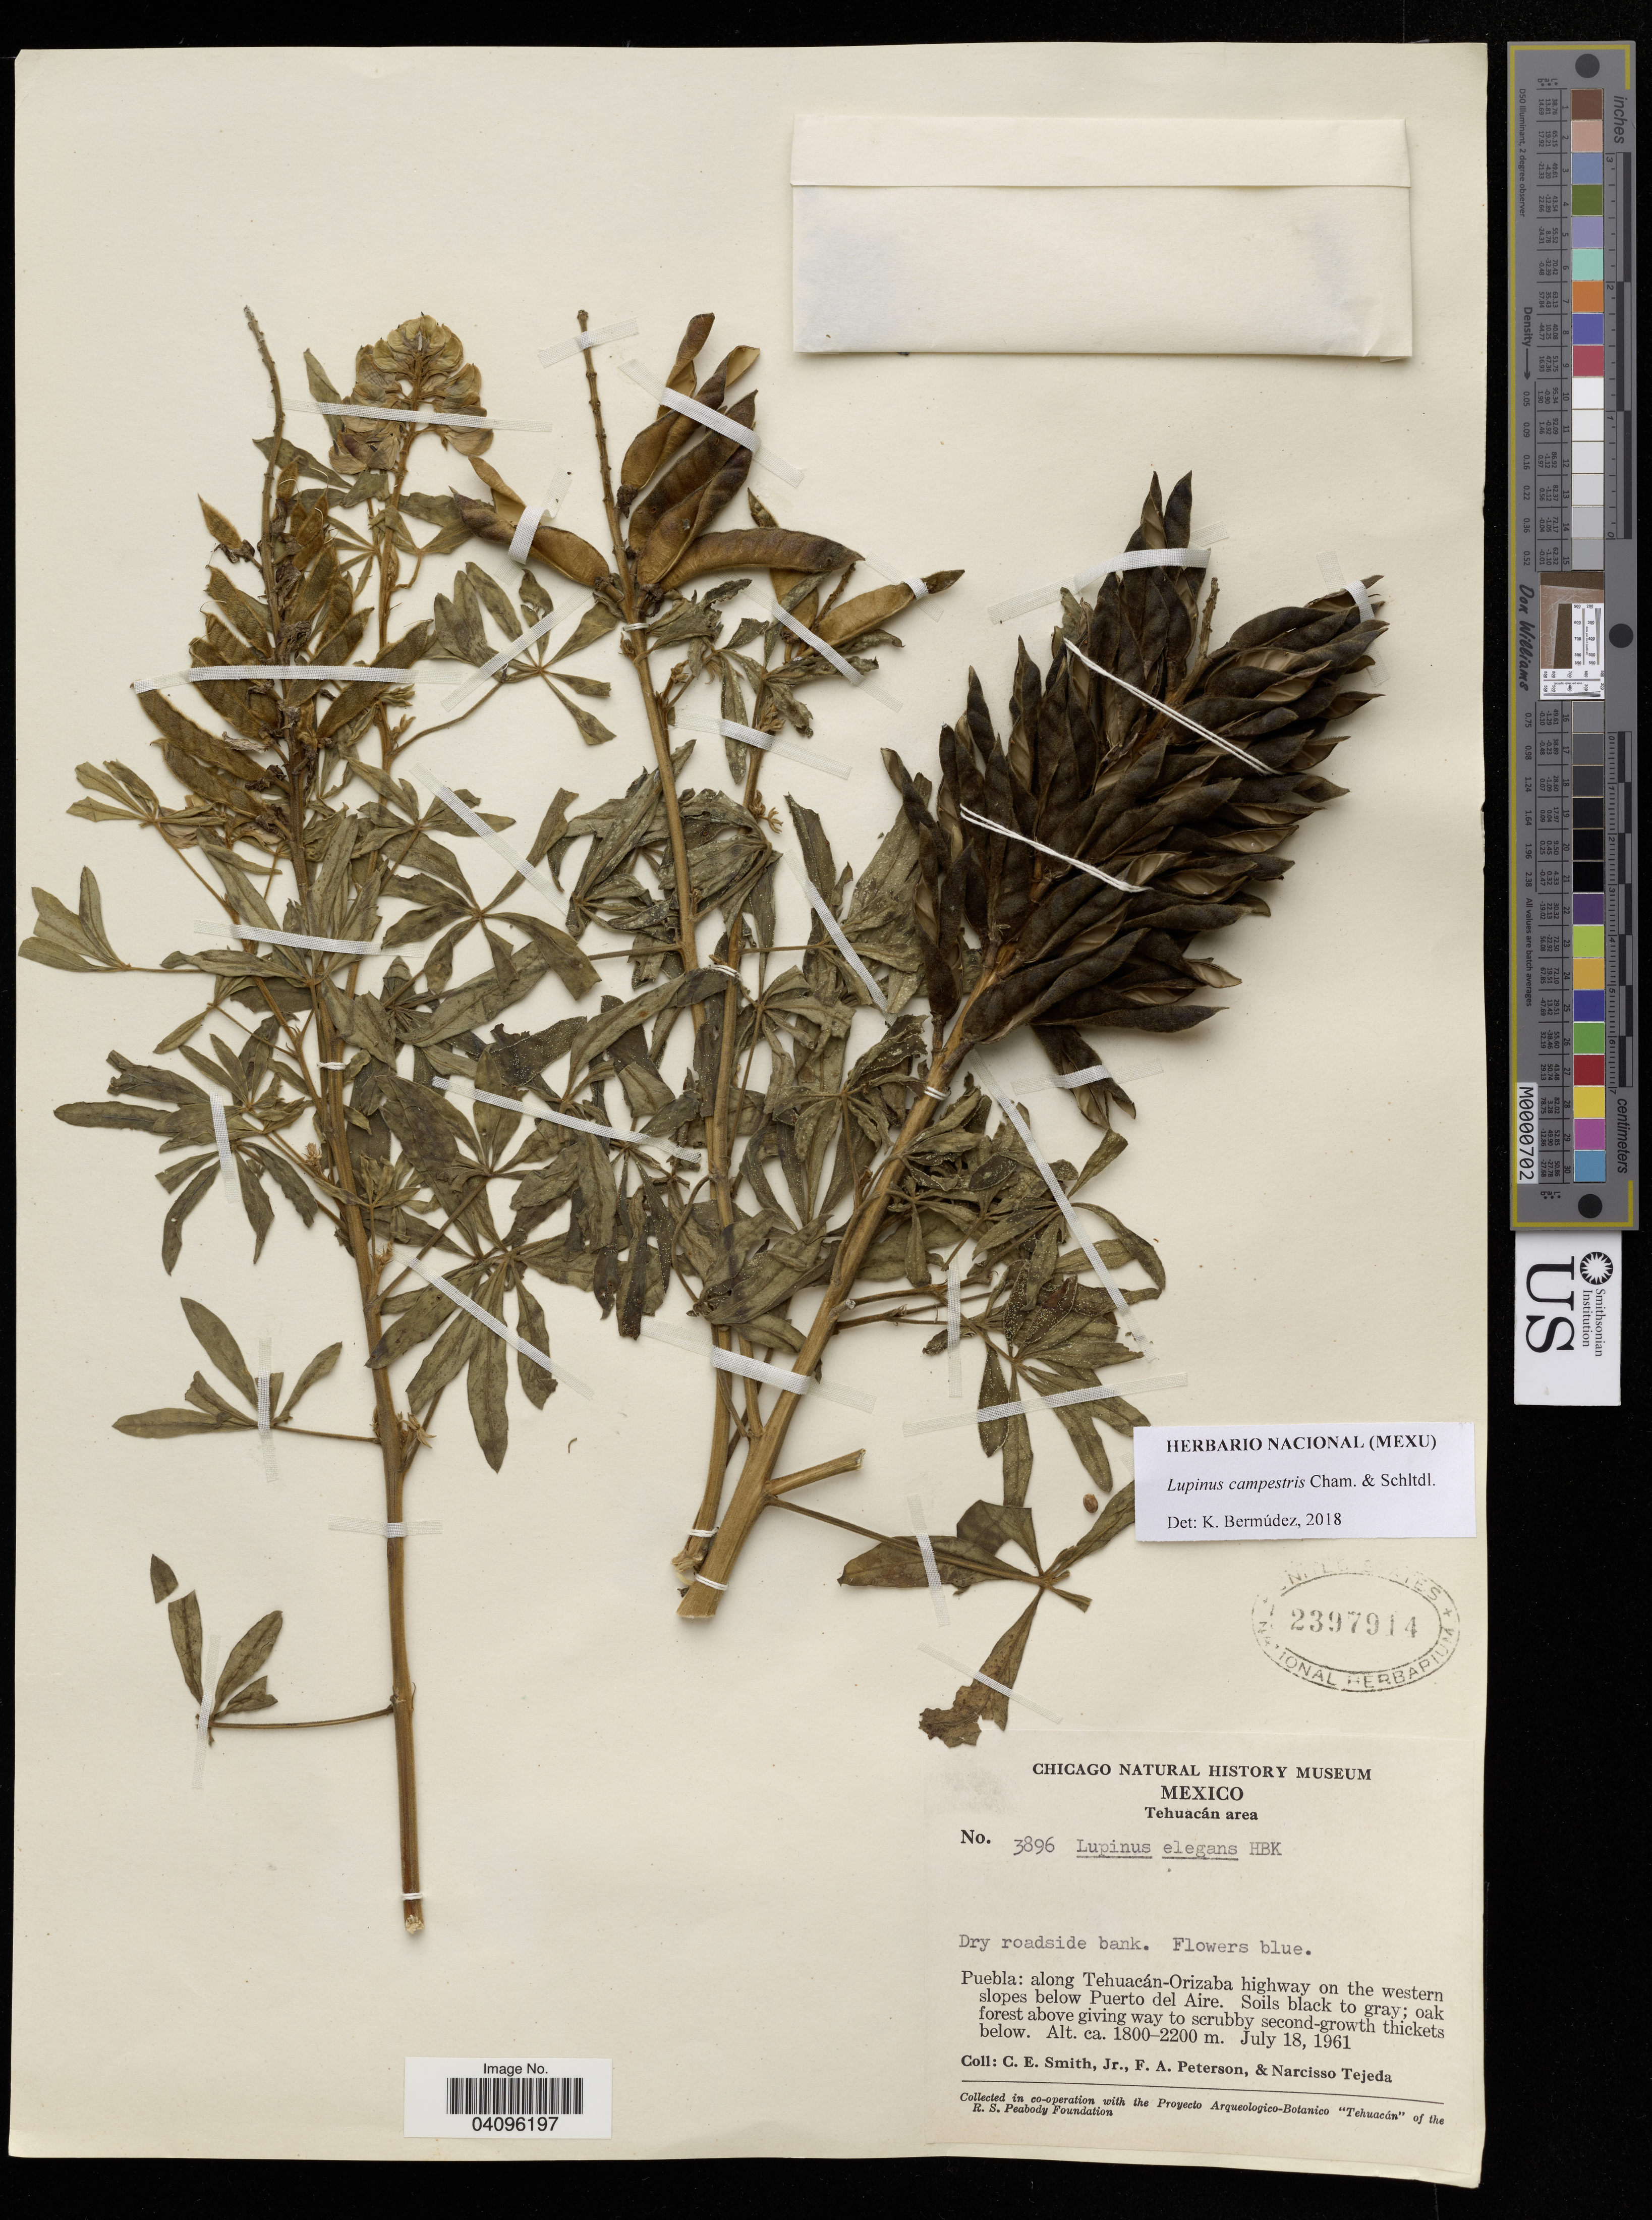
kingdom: Plantae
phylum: Tracheophyta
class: Magnoliopsida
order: Fabales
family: Fabaceae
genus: Lupinus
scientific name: Lupinus campestris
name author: Cham. & Schltdl.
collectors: C. E. Smith Jr., F. A. Peterson & N. Tejeda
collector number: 3896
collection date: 1961-07-18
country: Mexico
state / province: Puebla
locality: Along Tehuacán-Orizaba highway on the western slopes below Puerto del Aire.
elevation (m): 1800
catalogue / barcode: US 2397914